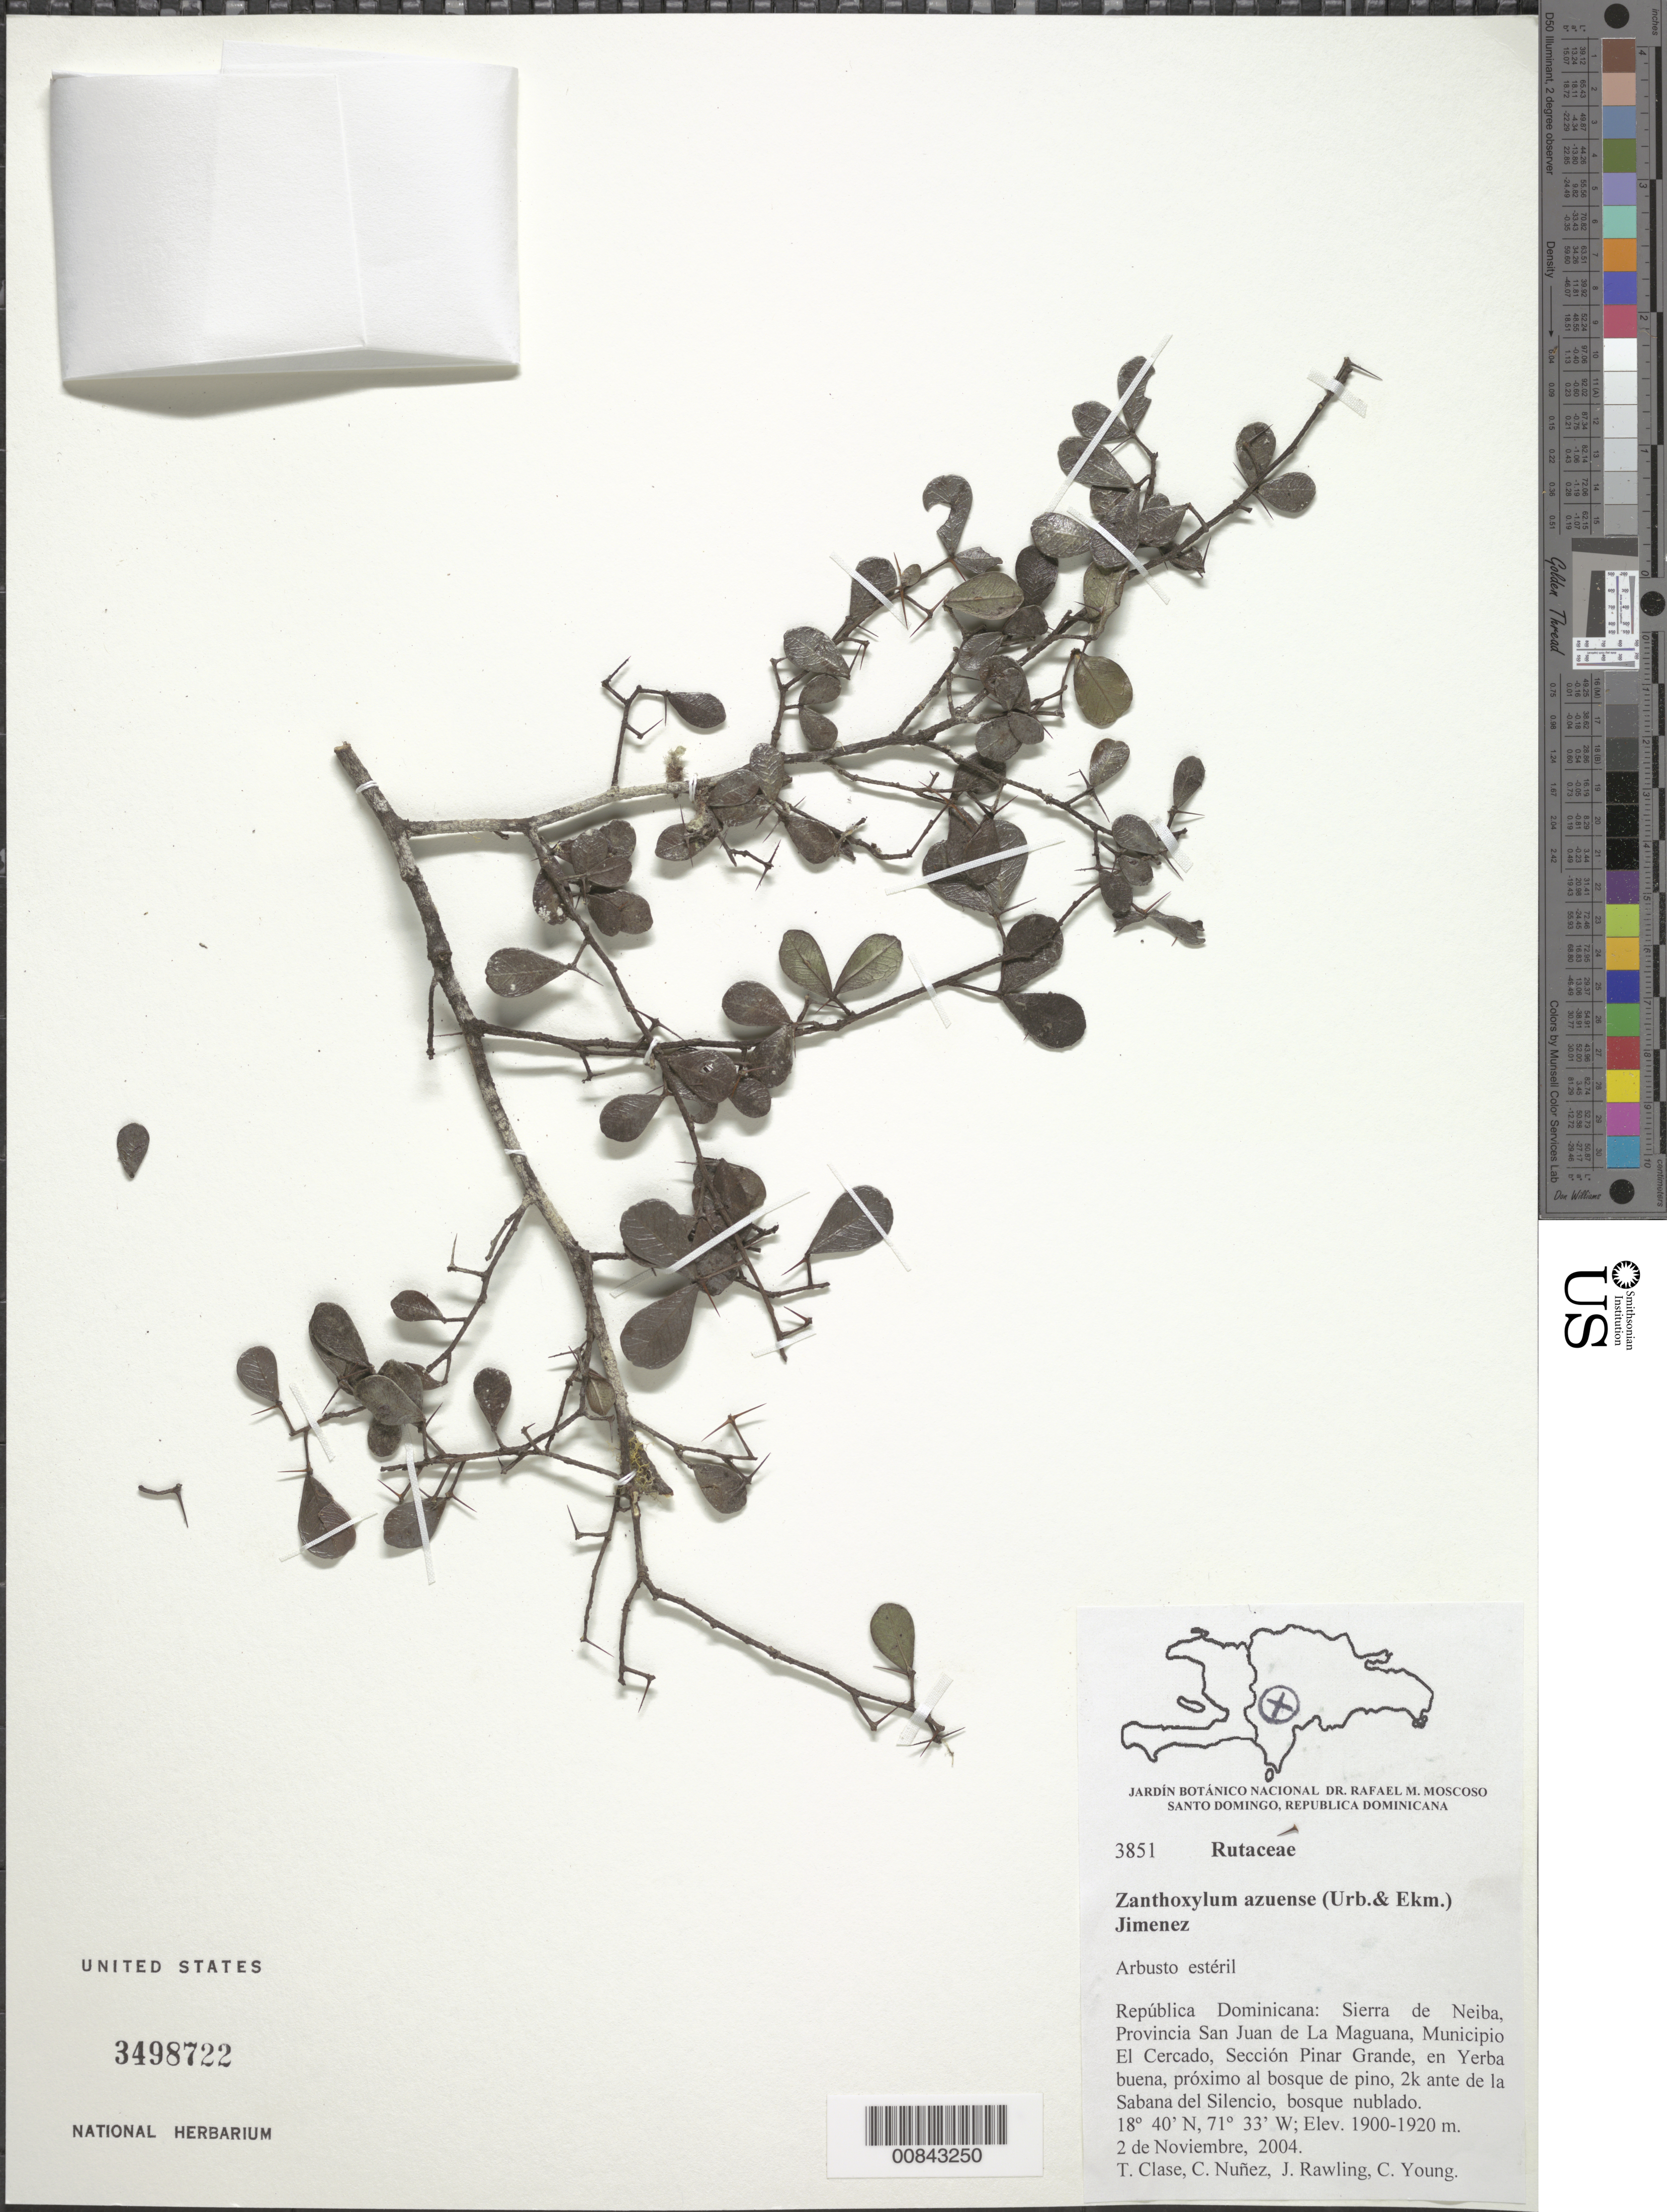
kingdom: Plantae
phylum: Tracheophyta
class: Magnoliopsida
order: Sapindales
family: Rutaceae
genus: Zanthoxylum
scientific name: Zanthoxylum azuense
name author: (Urb. & Ekman) J. Jiménez Alm.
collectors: T. Clase, C. Nunez, J. Rawling & C. Young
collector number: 3851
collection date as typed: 02 Nov 2004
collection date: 2004-11-02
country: Dominican Republic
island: Hispaniola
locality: Sierra de Neiba, Prov. San Juan de La Maguana, Mun. El Cercado, Sección Pinar Grande Paraje La Navaja (Yerba buena), próximo al pinar 2k, ante de la Sabana del Silencio.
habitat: Bosque nublado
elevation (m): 1900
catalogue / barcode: US 3498722